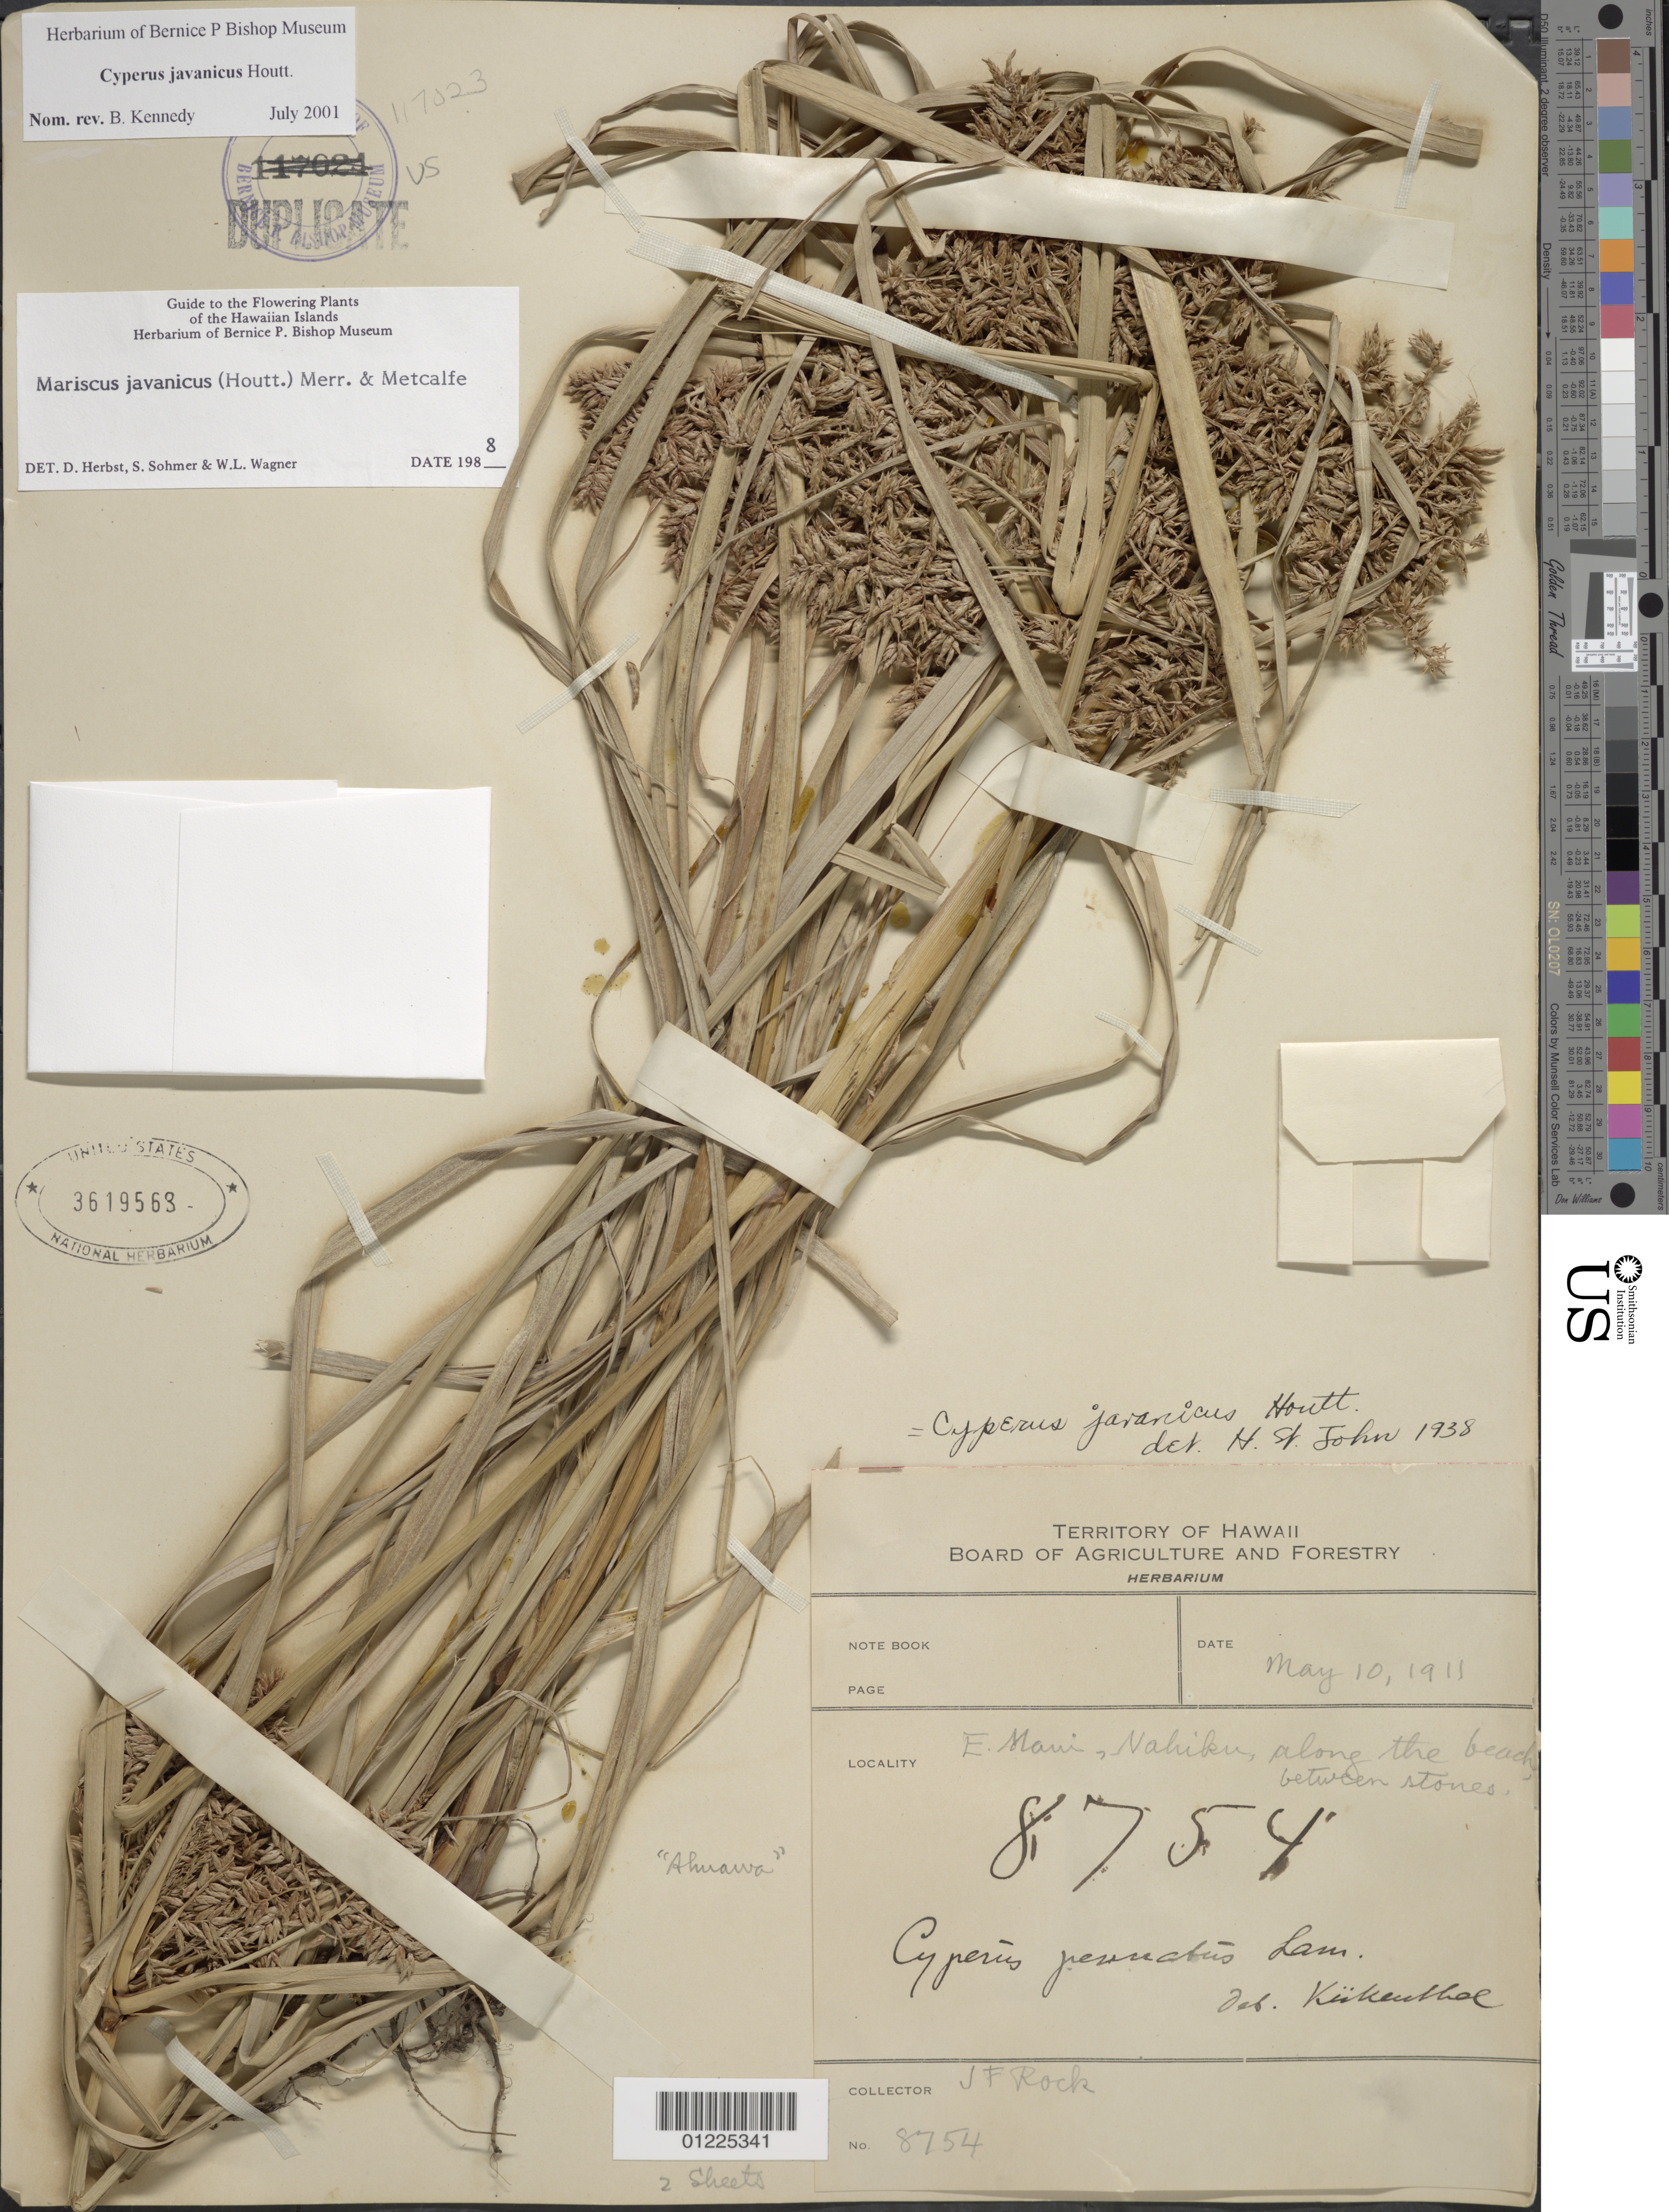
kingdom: Plantae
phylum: Tracheophyta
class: Liliopsida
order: Poales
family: Cyperaceae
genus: Cyperus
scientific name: Cyperus javanicus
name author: Houtt.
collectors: J. F. Rock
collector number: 8754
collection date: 1911-05-10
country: United States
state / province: Hawaii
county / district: Maui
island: Maui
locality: E. Maui, Nahiku, along the beach, between stones.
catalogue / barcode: US 3619563